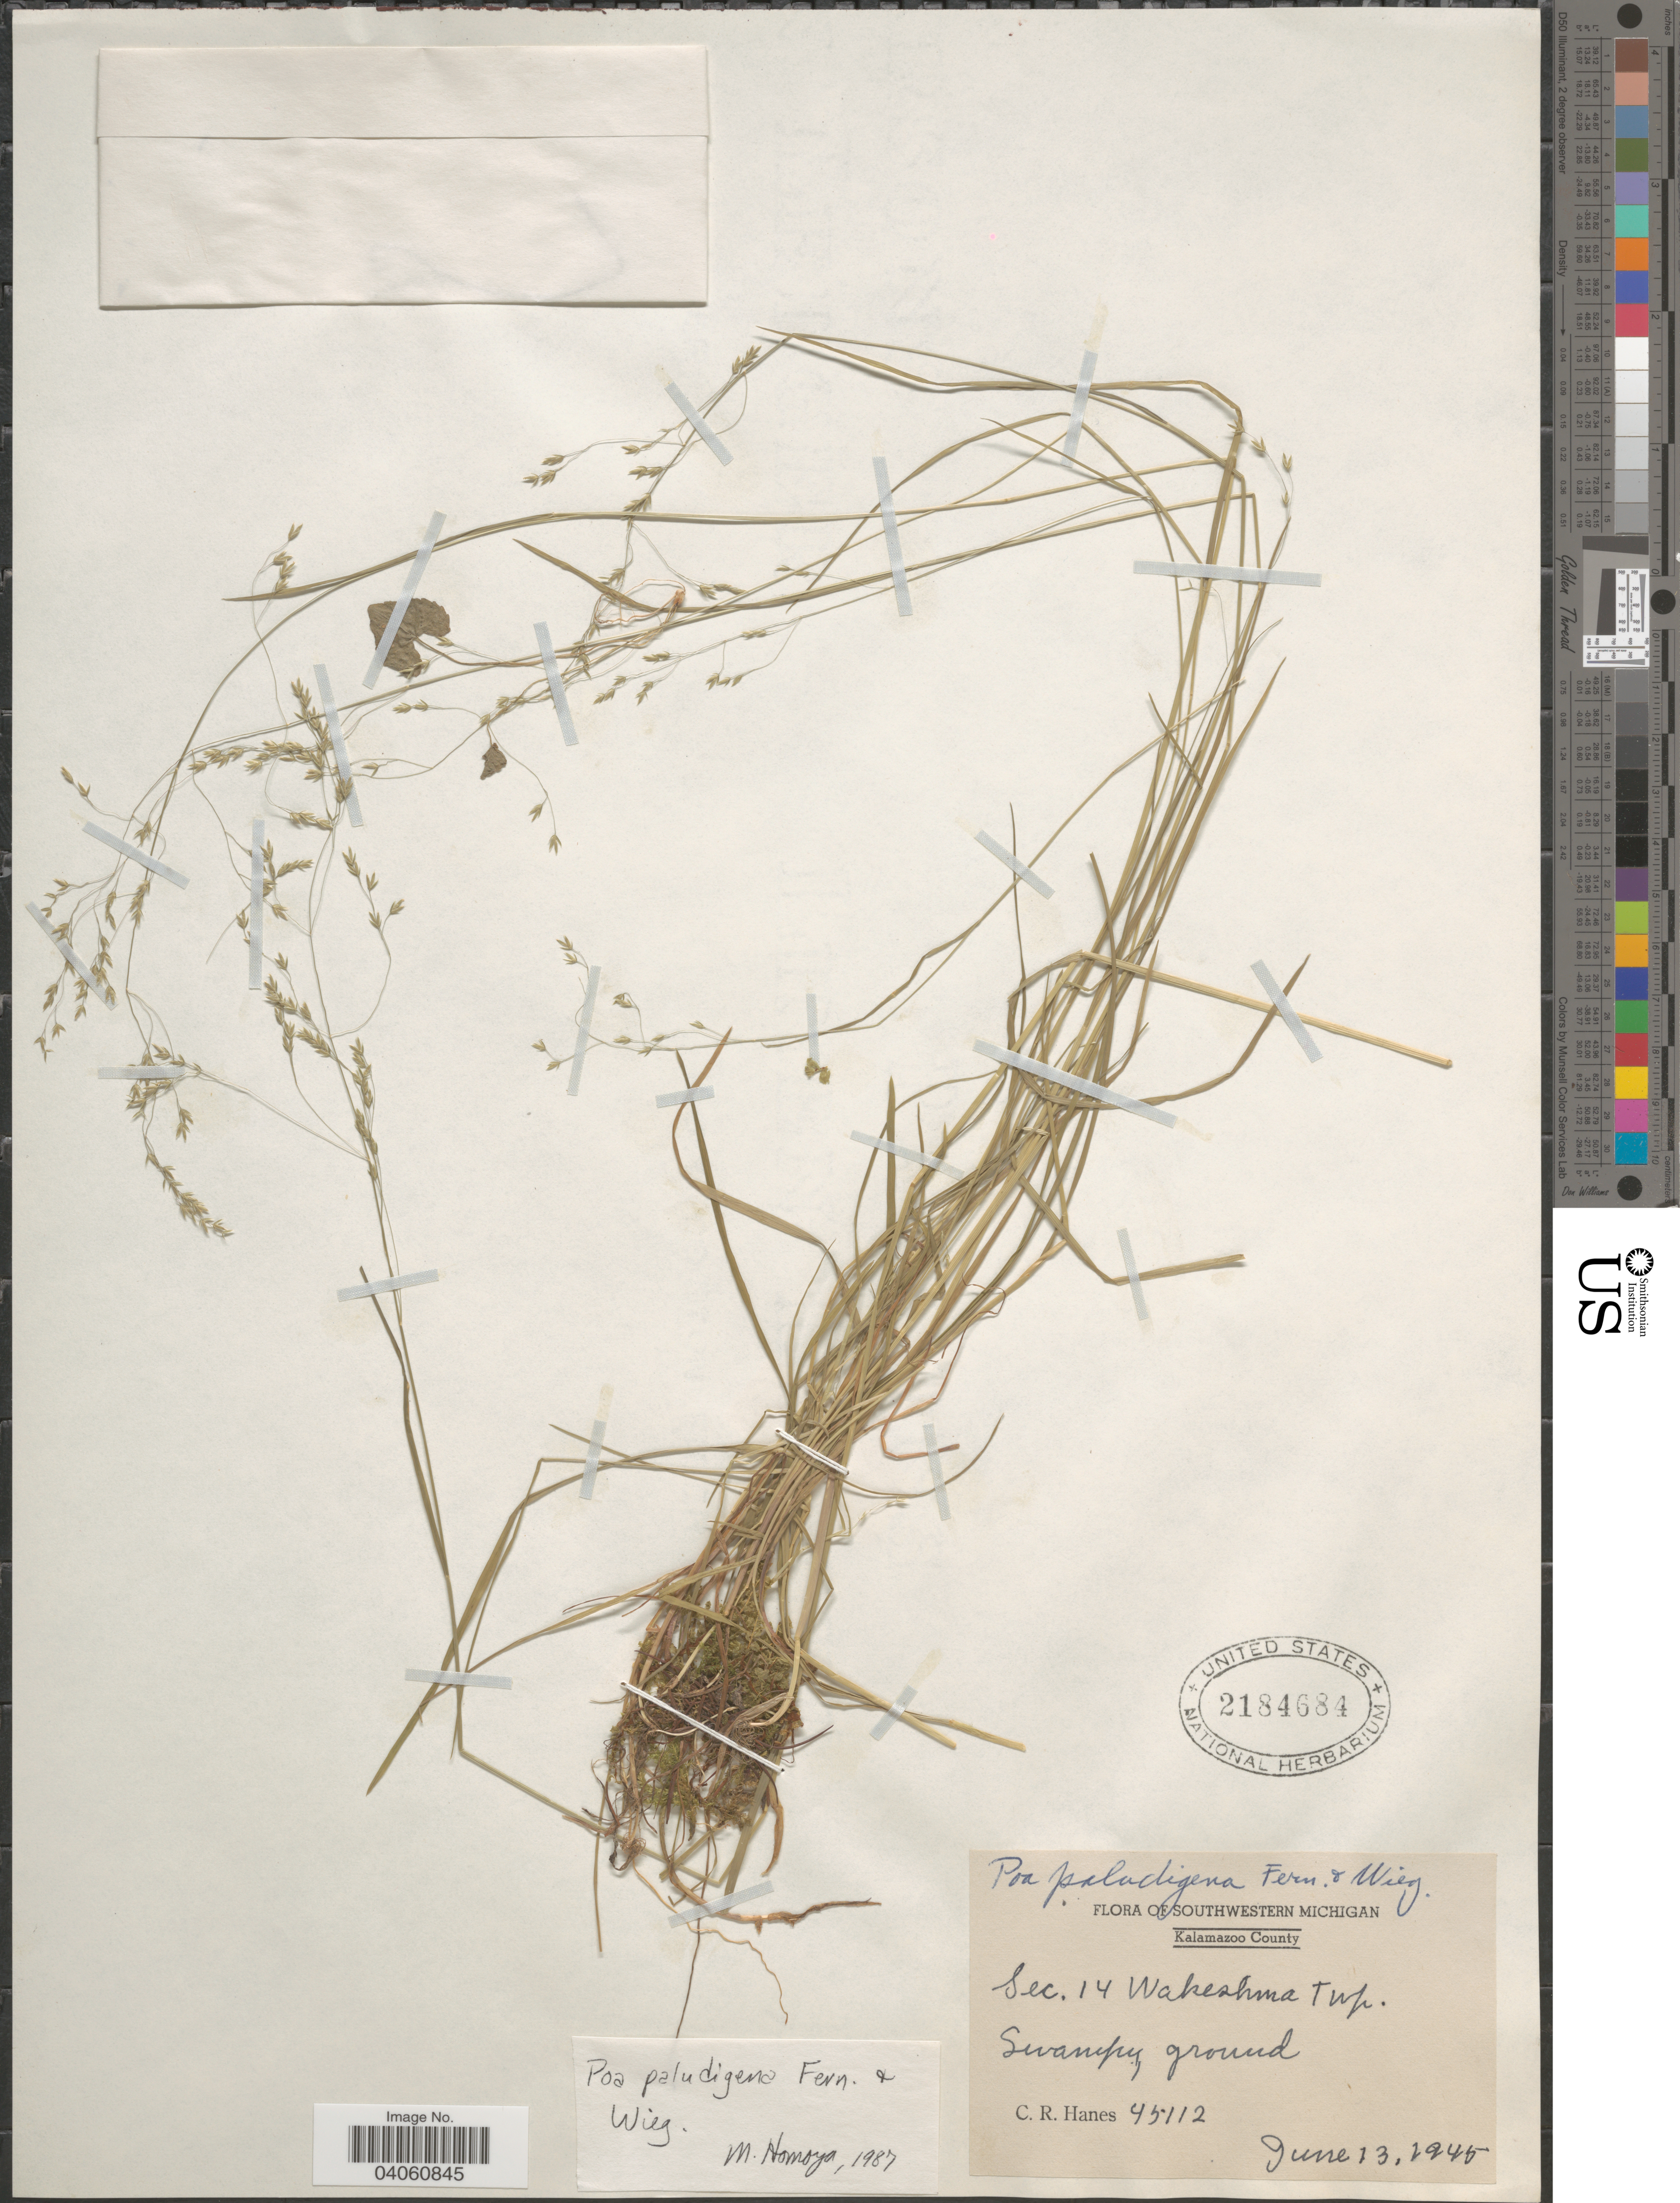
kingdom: Plantae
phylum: Tracheophyta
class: Liliopsida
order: Poales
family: Poaceae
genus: Poa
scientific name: Poa paludigena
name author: Fernald & Wiegand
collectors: C. Hanes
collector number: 45112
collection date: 1945-06-13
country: United States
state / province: Michigan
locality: Southwestern Michigan. Kalamazoo County. Sec. 14 Wakeshma Twp.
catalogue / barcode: US 2184684